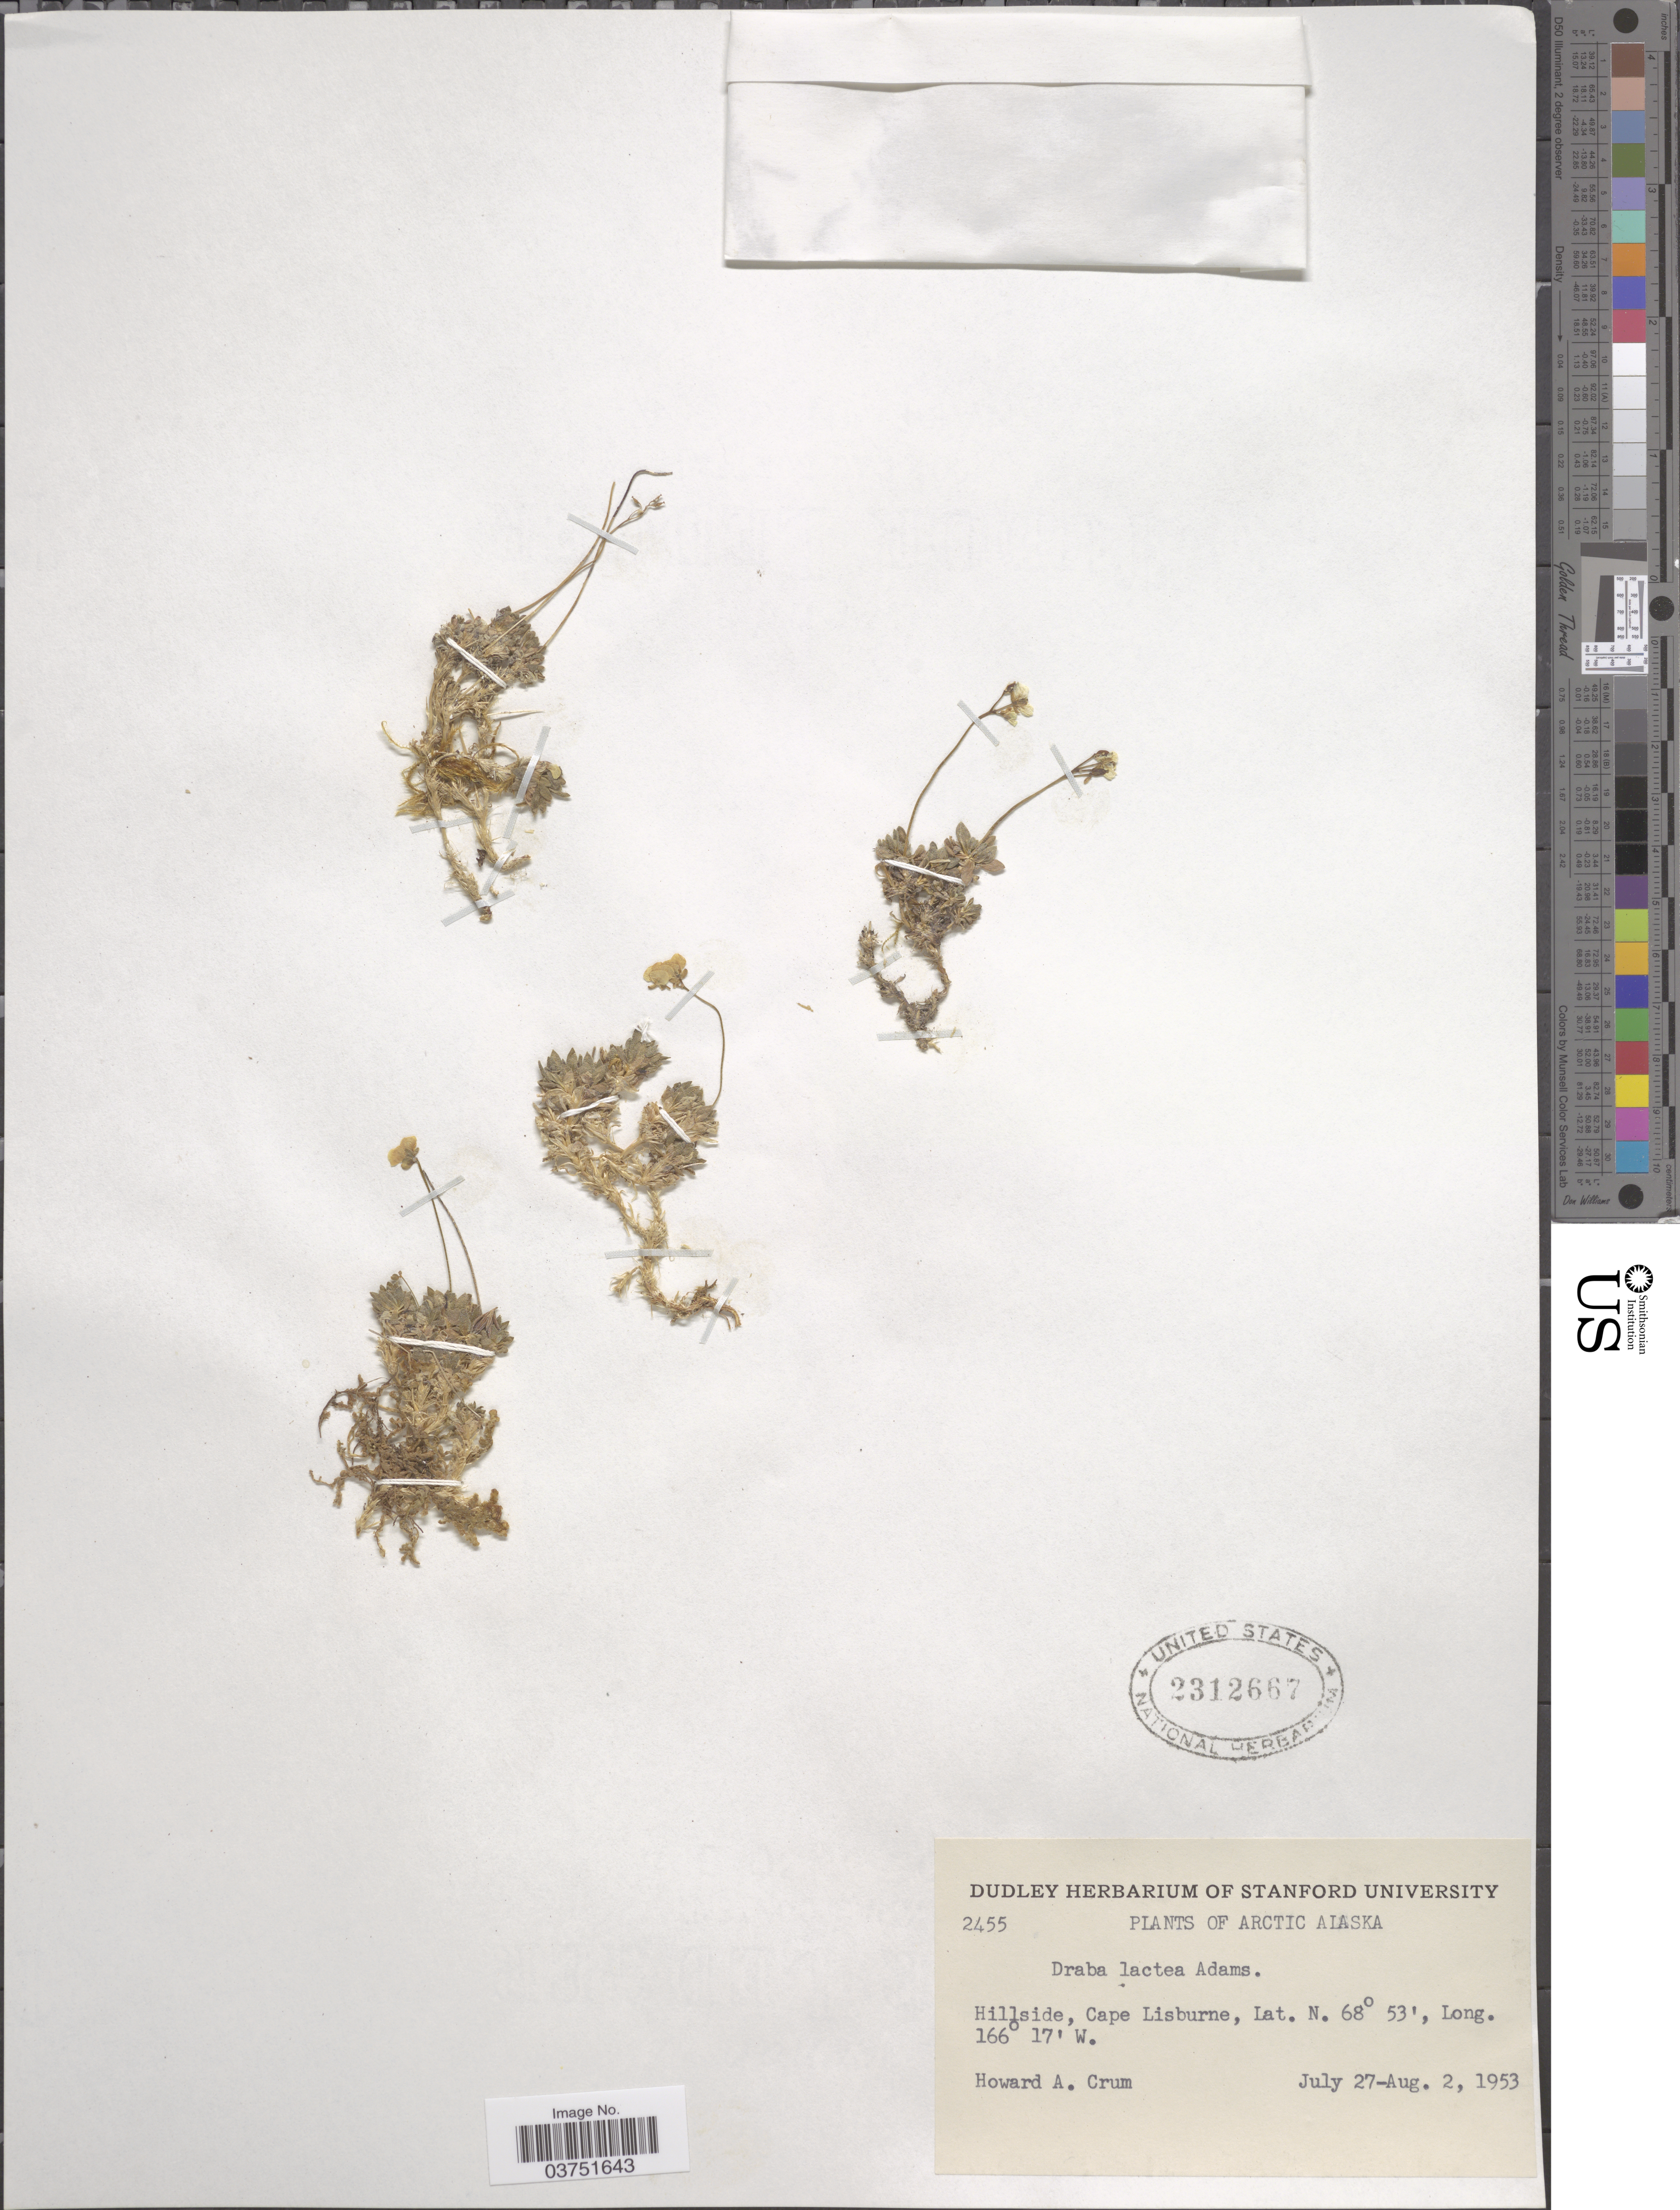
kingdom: Plantae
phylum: Tracheophyta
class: Magnoliopsida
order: Brassicales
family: Brassicaceae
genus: Draba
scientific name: Draba lactea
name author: Adams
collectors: H. A. Crum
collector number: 2455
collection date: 1953-07-27/1953-08-02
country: United States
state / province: Alaska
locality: Arctic. Hillside, Cape Lisburne.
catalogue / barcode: US 2312667